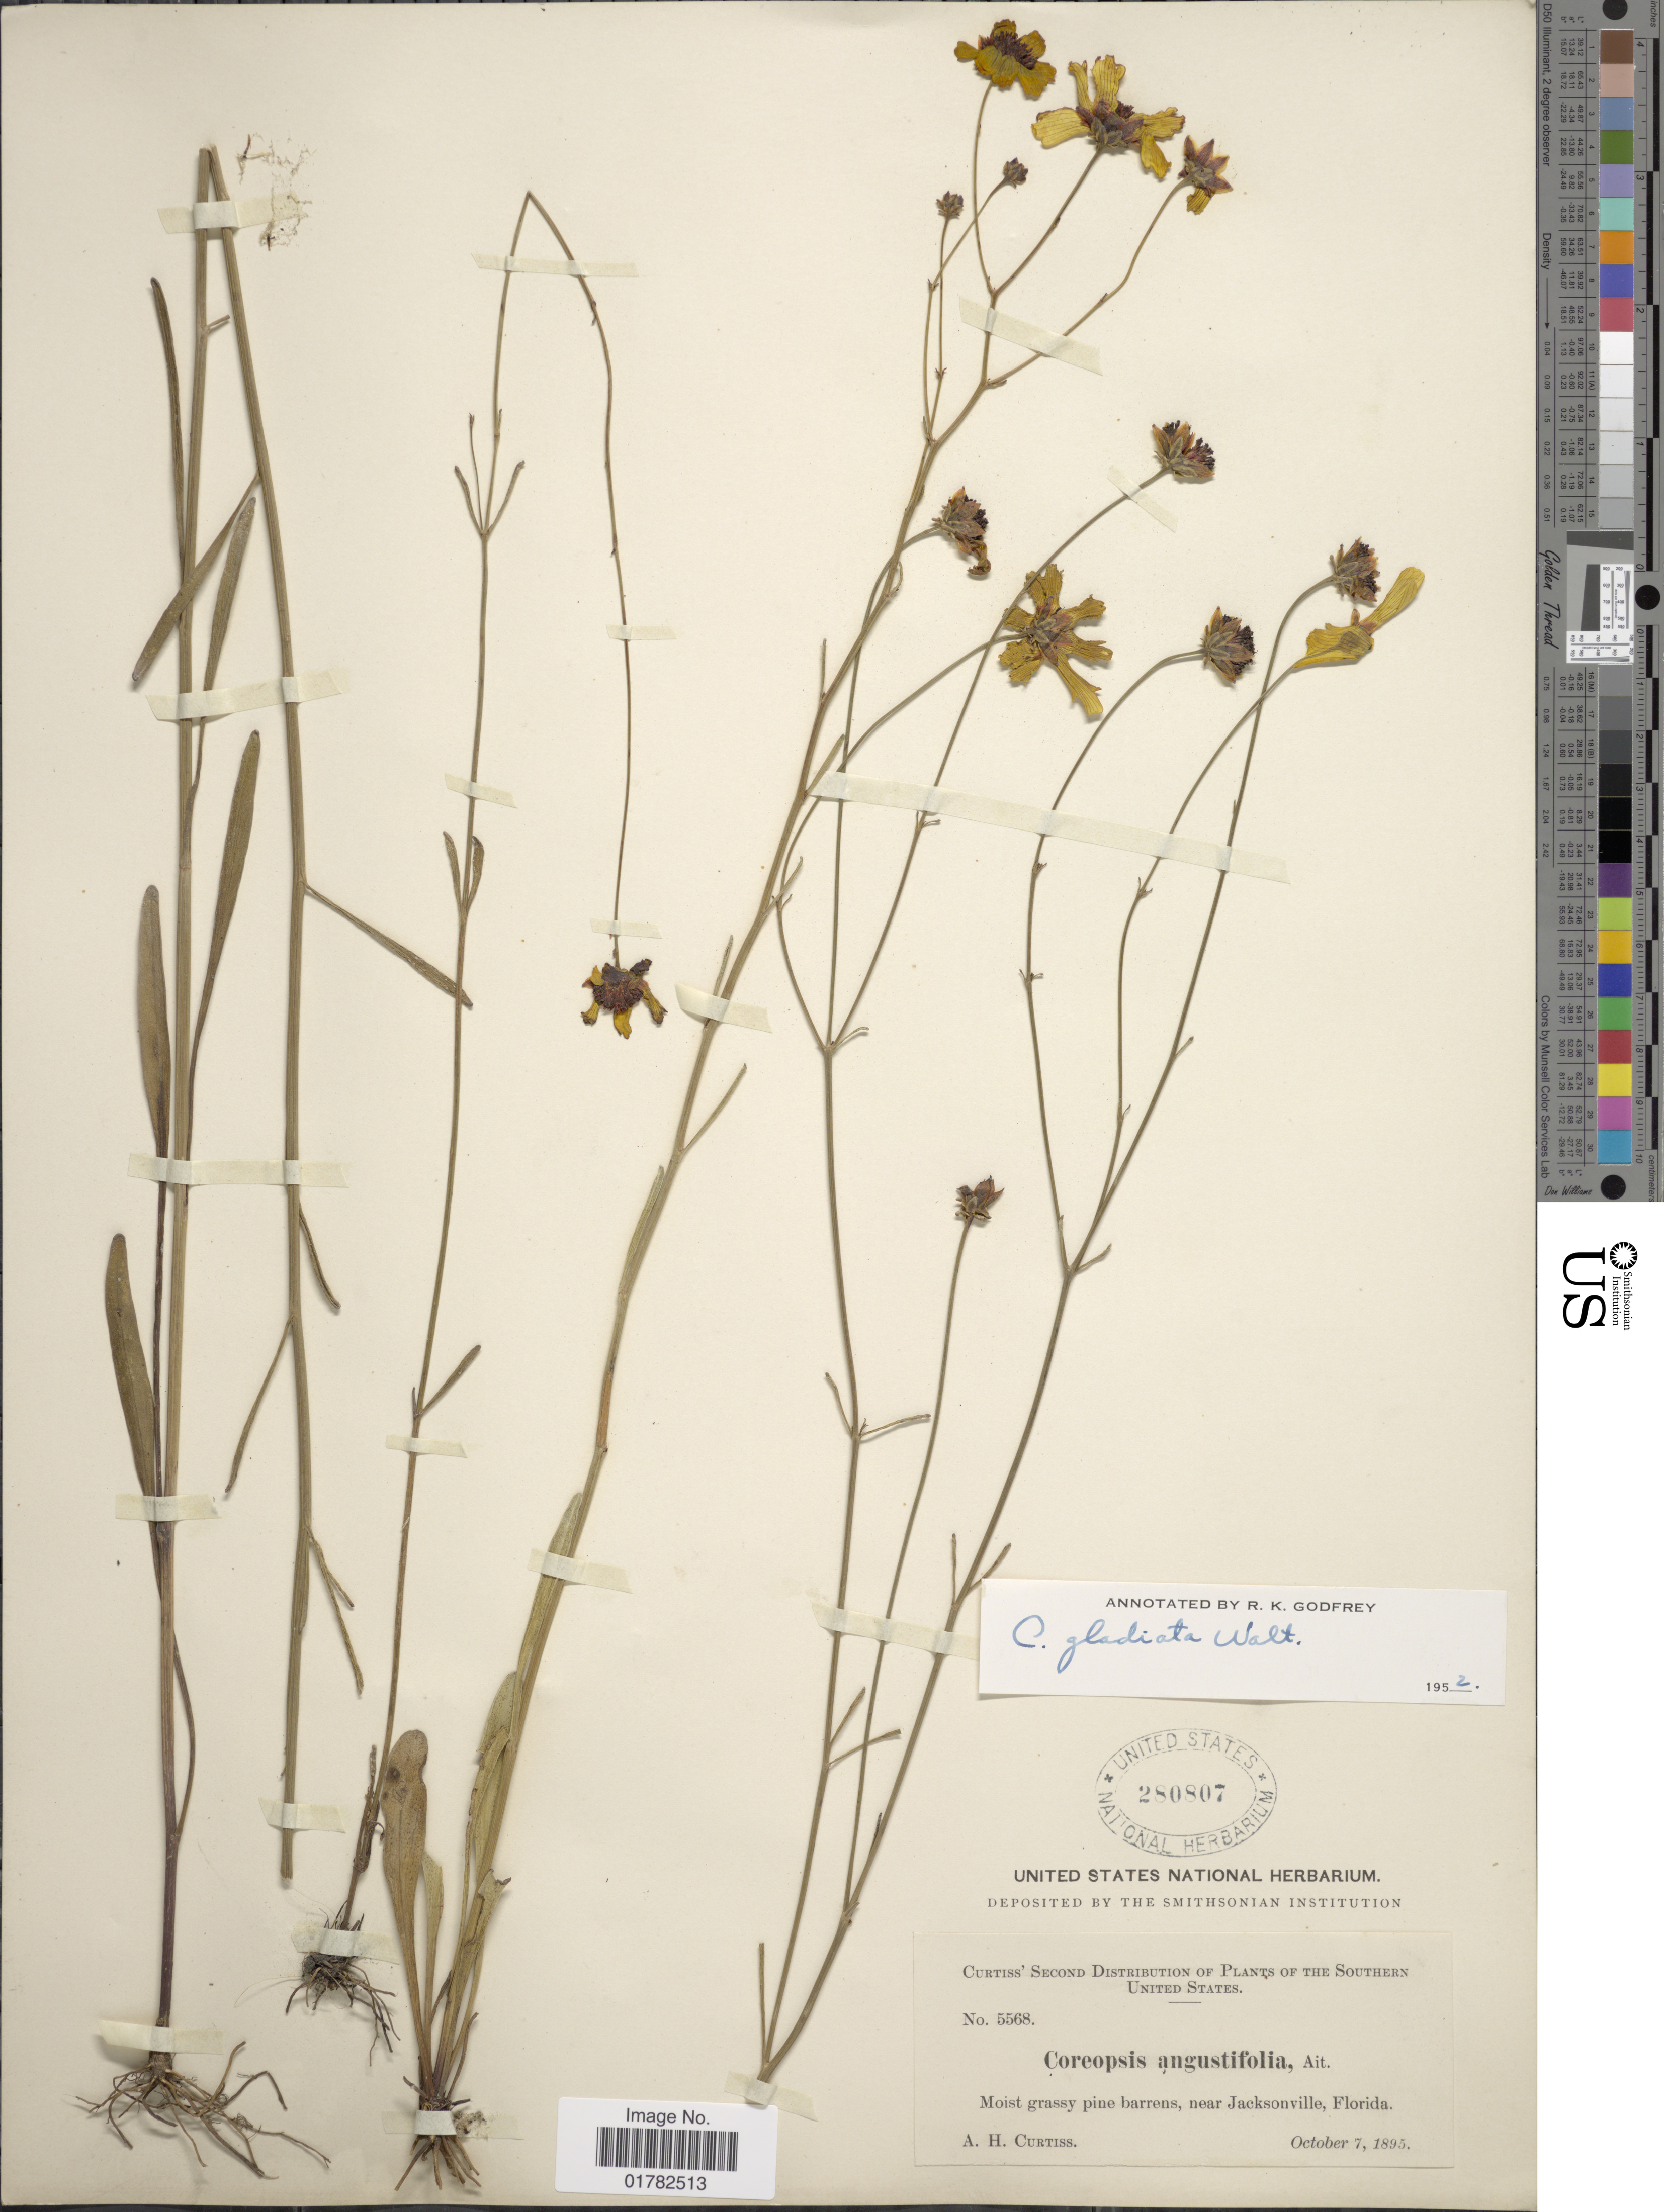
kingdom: Plantae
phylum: Tracheophyta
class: Magnoliopsida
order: Asterales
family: Asteraceae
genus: Coreopsis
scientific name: Coreopsis gladiata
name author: Walter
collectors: A. Curtis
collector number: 5568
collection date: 1895-10-07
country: United States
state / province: Florida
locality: Southern United States, moist grassy pine barrens, near Jacksonville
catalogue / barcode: US 280807